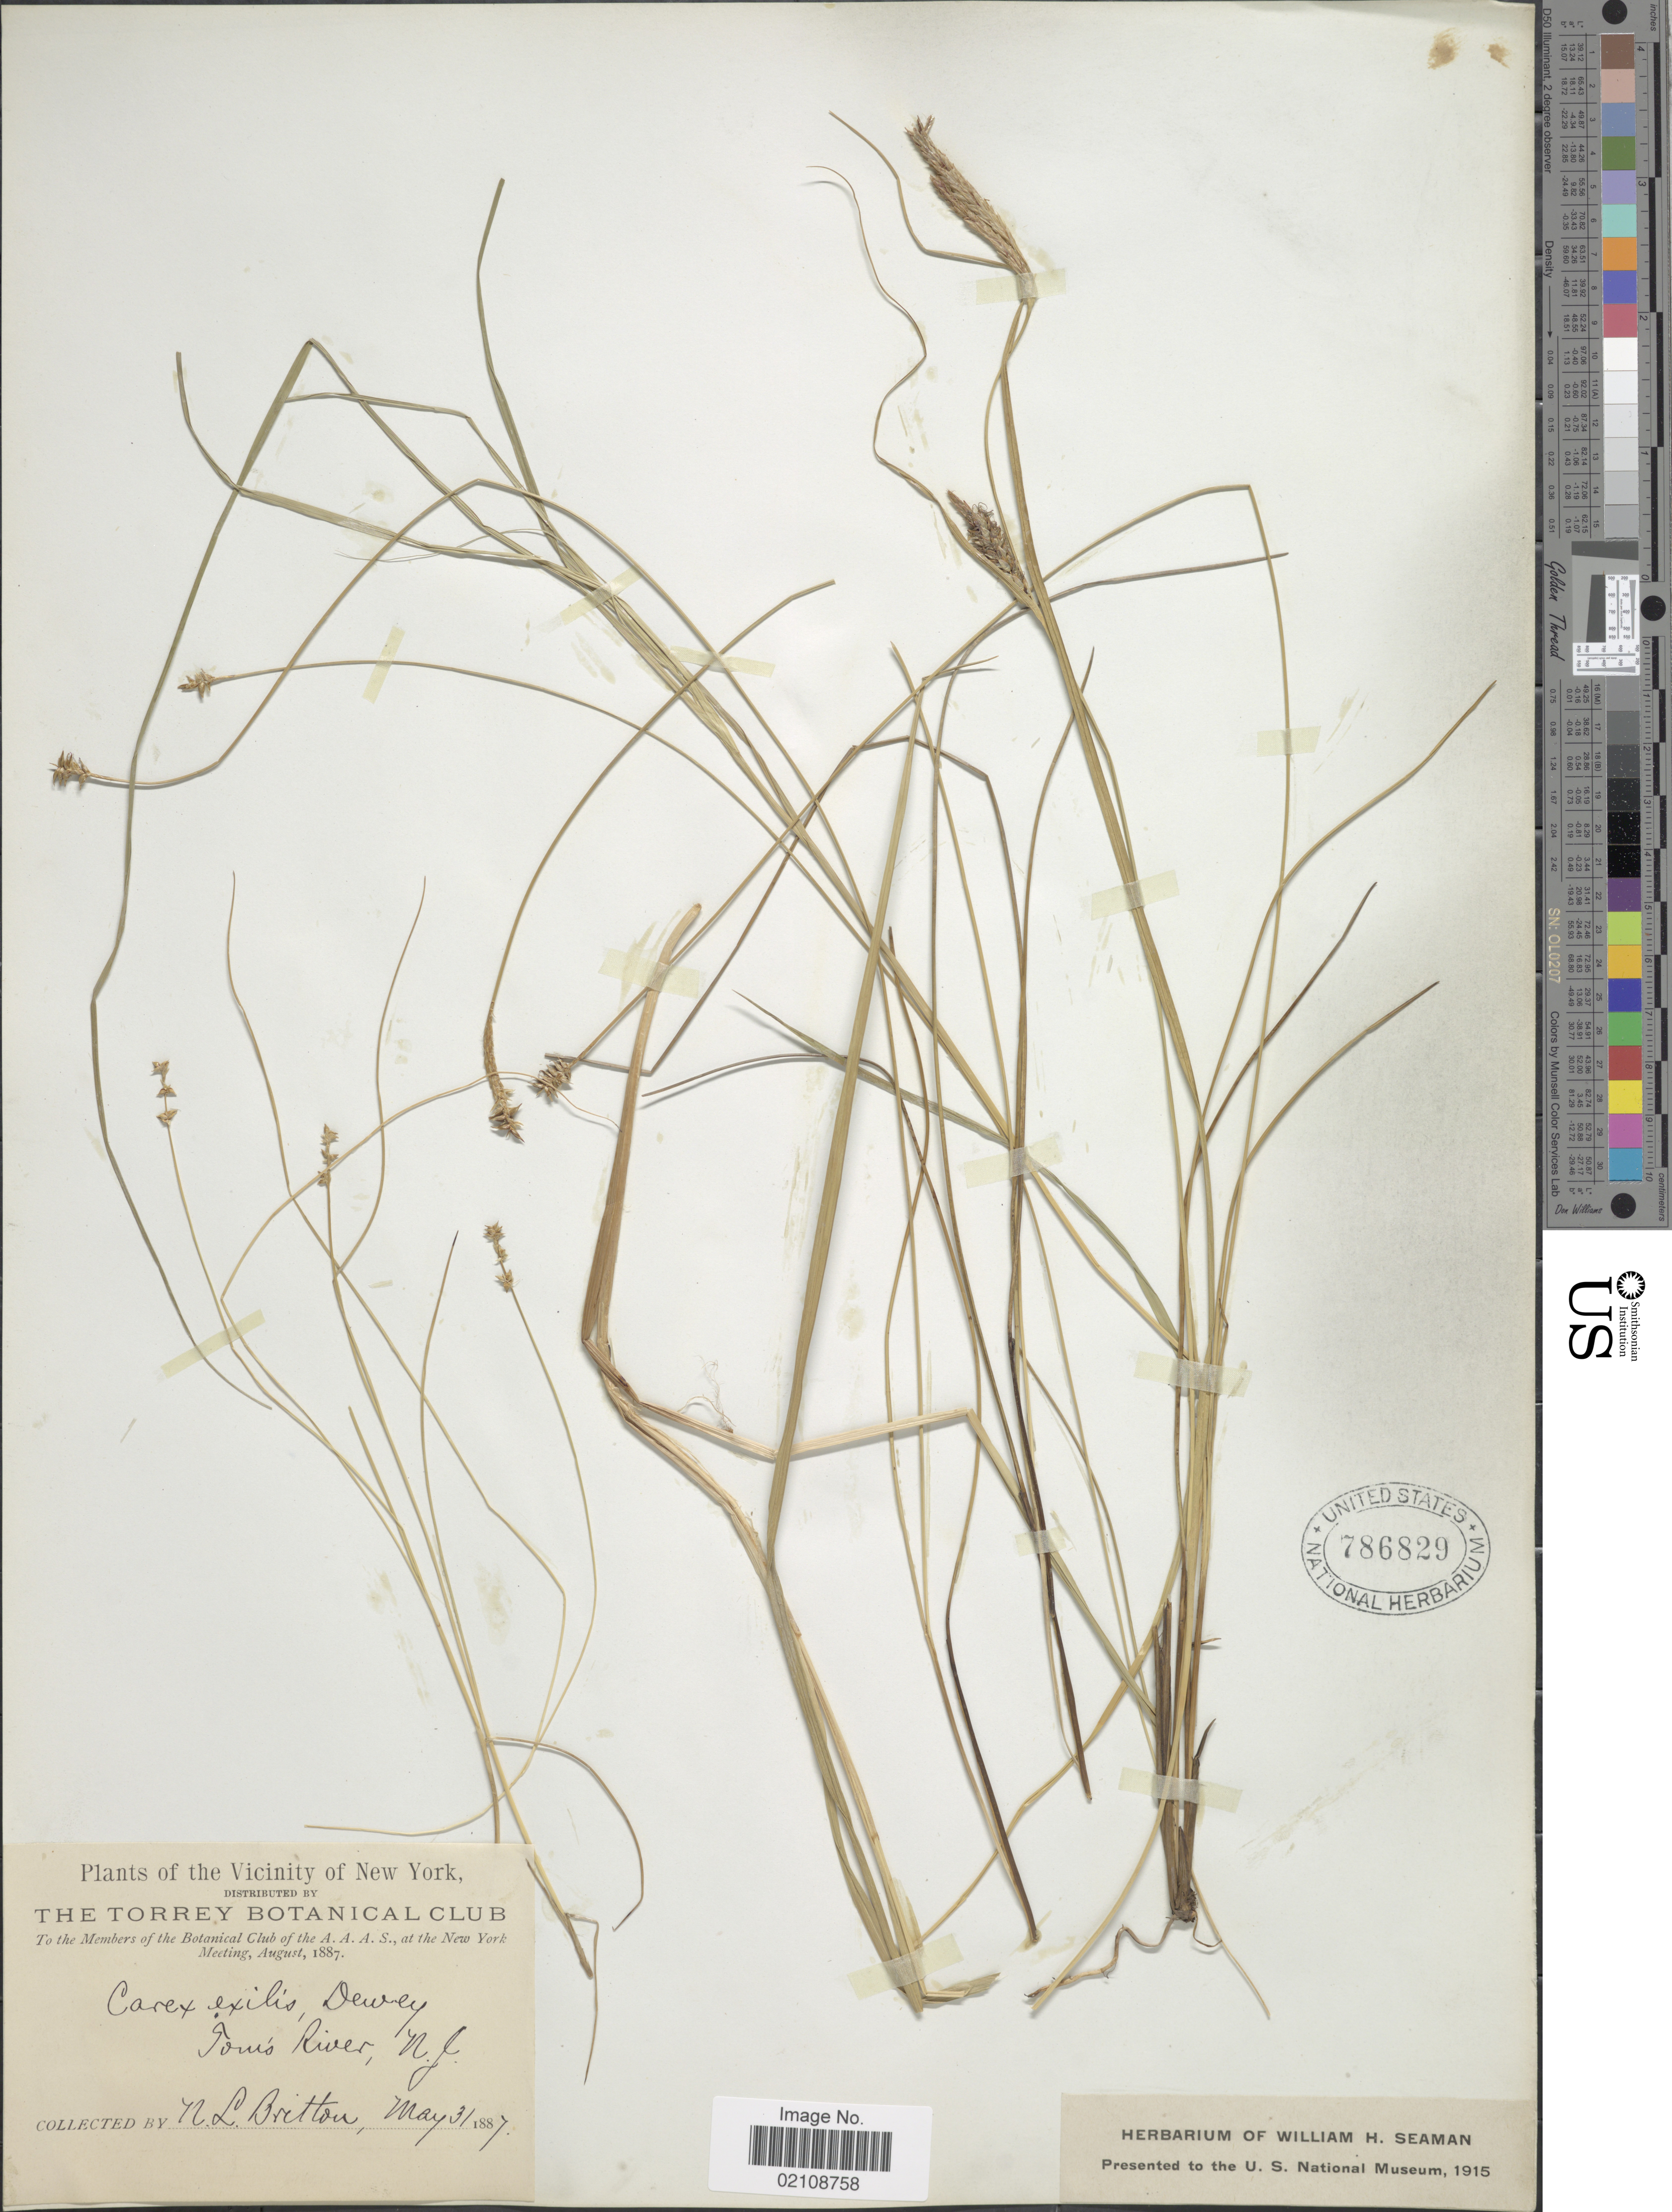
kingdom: Plantae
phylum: Tracheophyta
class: Liliopsida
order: Poales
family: Cyperaceae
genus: Carex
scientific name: Carex exilis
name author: Dewey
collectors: N. Briton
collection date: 1887-05-31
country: United States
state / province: New York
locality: Vicinity of New York, Tom's River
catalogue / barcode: US 786829